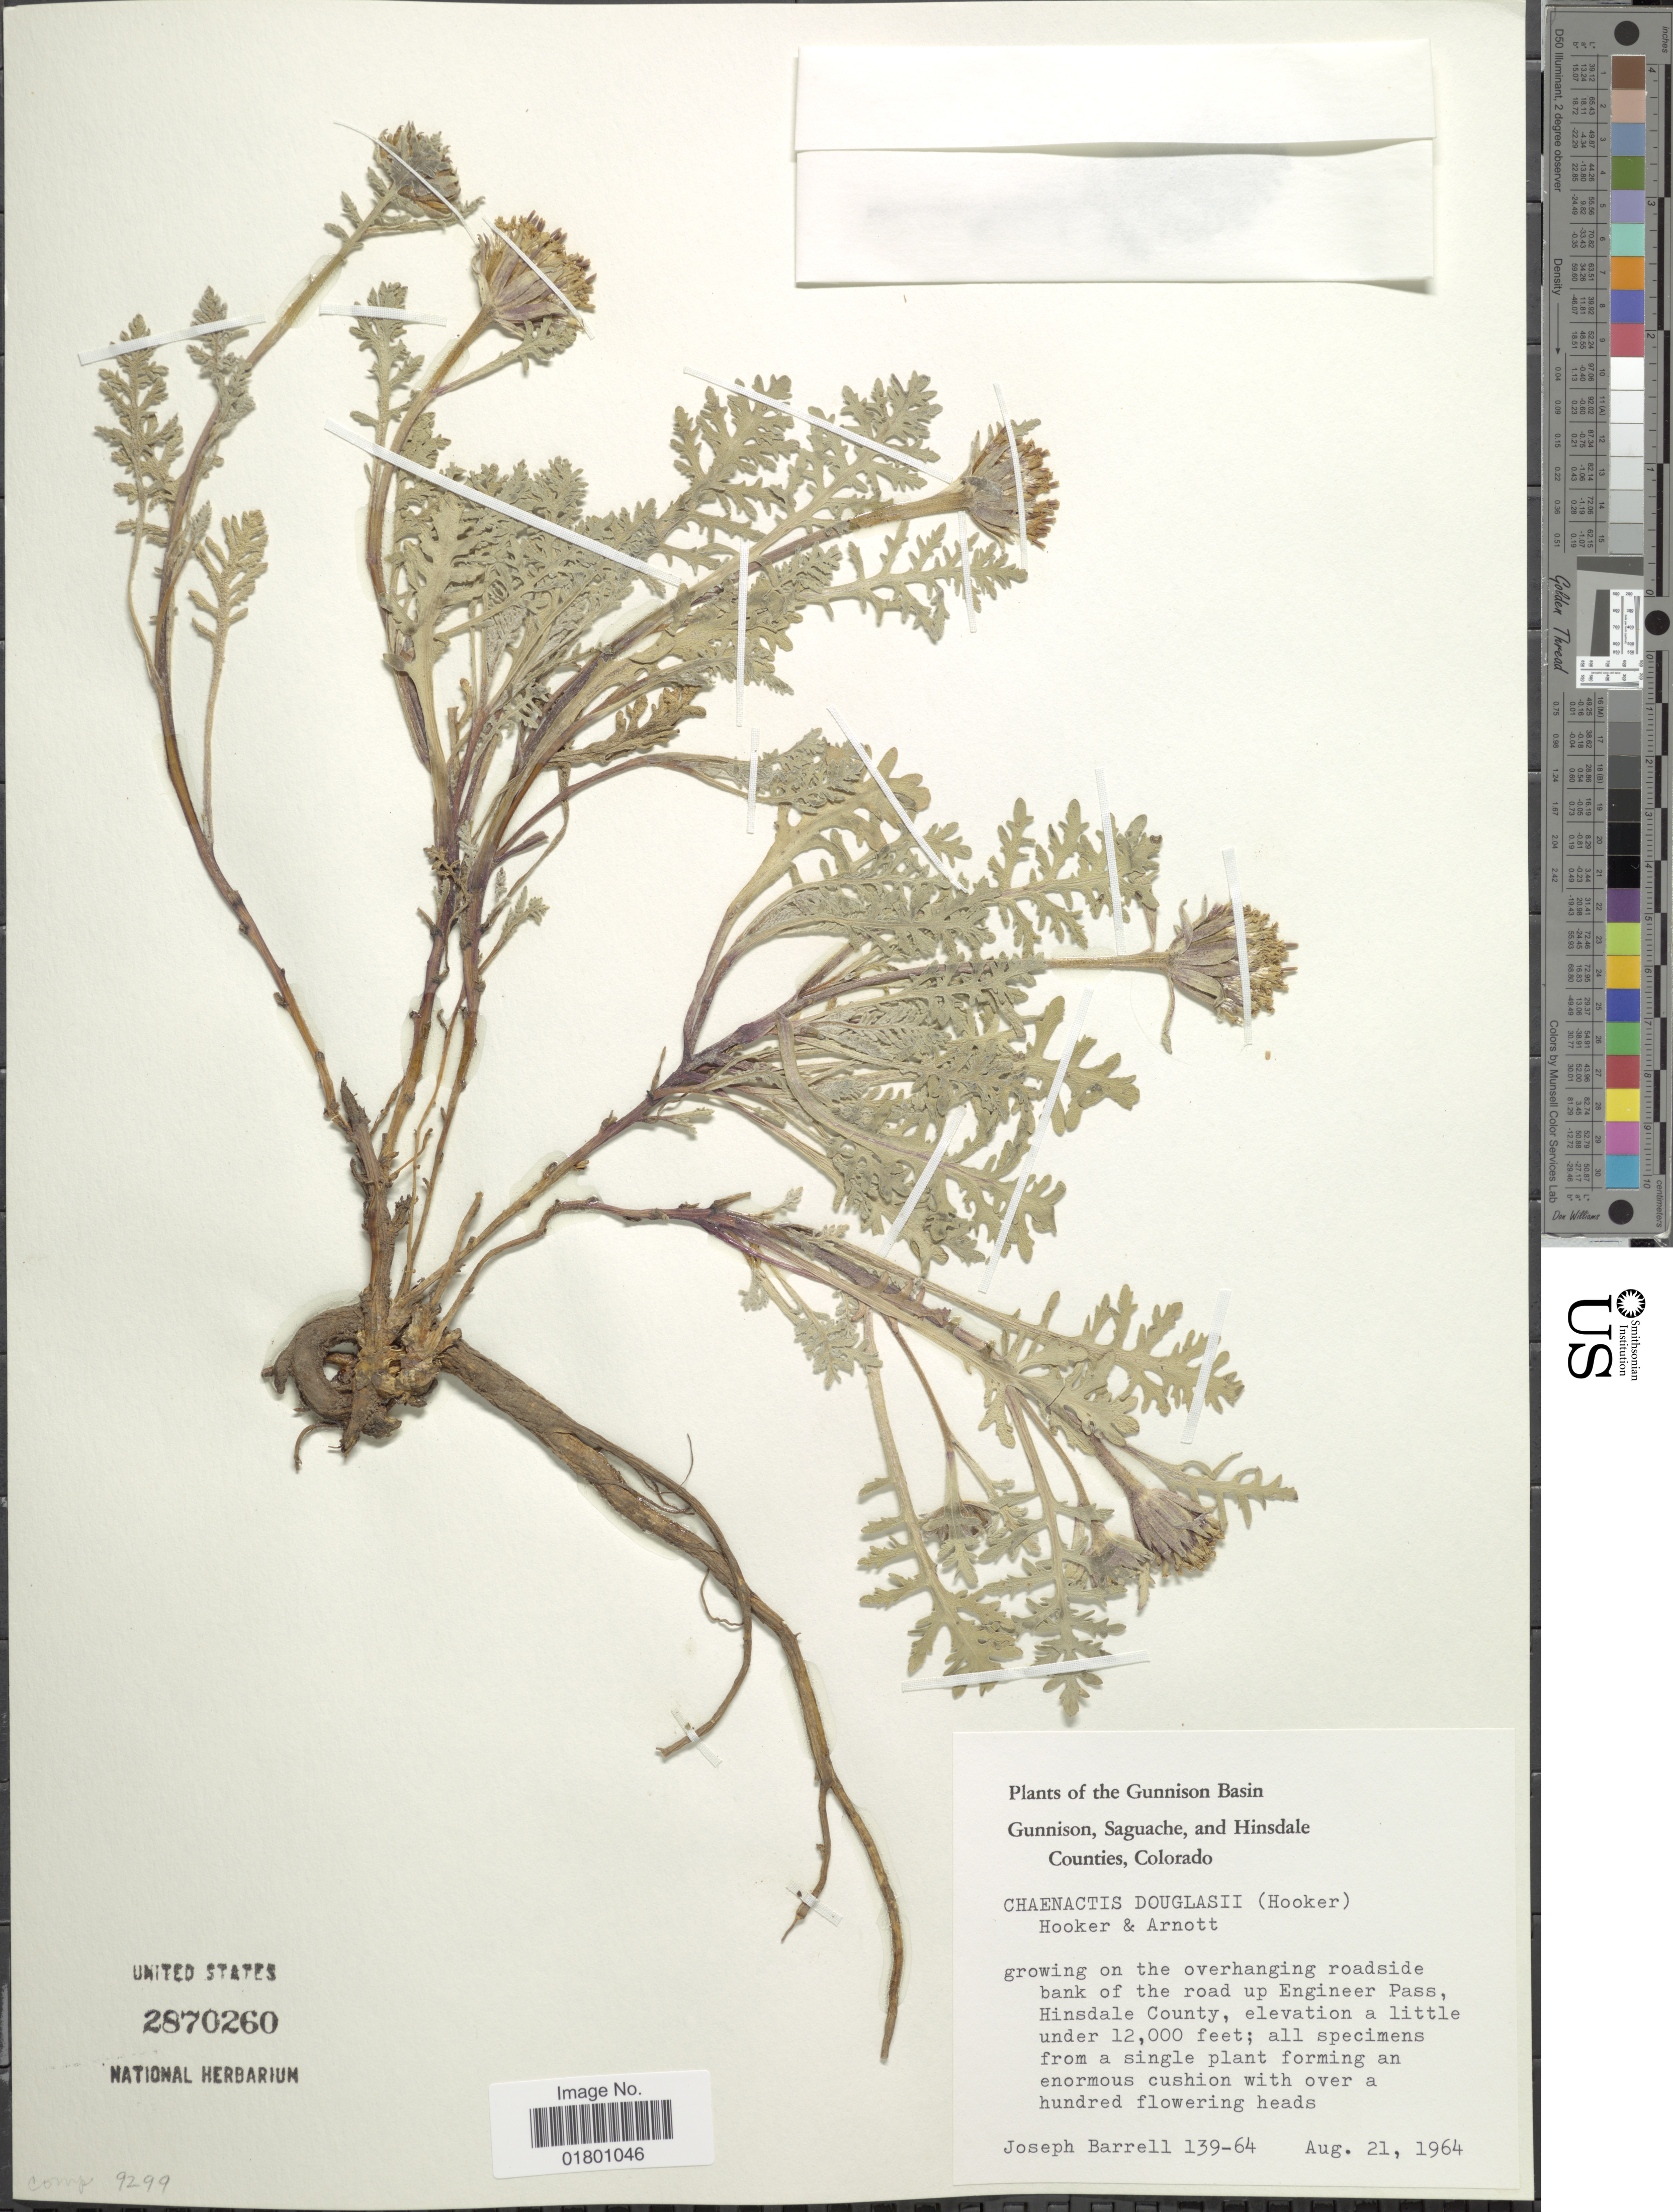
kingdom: Plantae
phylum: Tracheophyta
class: Magnoliopsida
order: Asterales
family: Asteraceae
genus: Chaenactis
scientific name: Chaenactis douglasii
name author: Hook. & Arn.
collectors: J. Barrell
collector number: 139-64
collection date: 1964-08-21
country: United States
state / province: Colorado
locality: Gunnison Basin, Gunnison, Saguache, and Hinsdale Counties, growing on the overhanging roadside bank of the road up Engineer Pass, Hinsdale County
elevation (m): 3658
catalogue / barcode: US 2870260